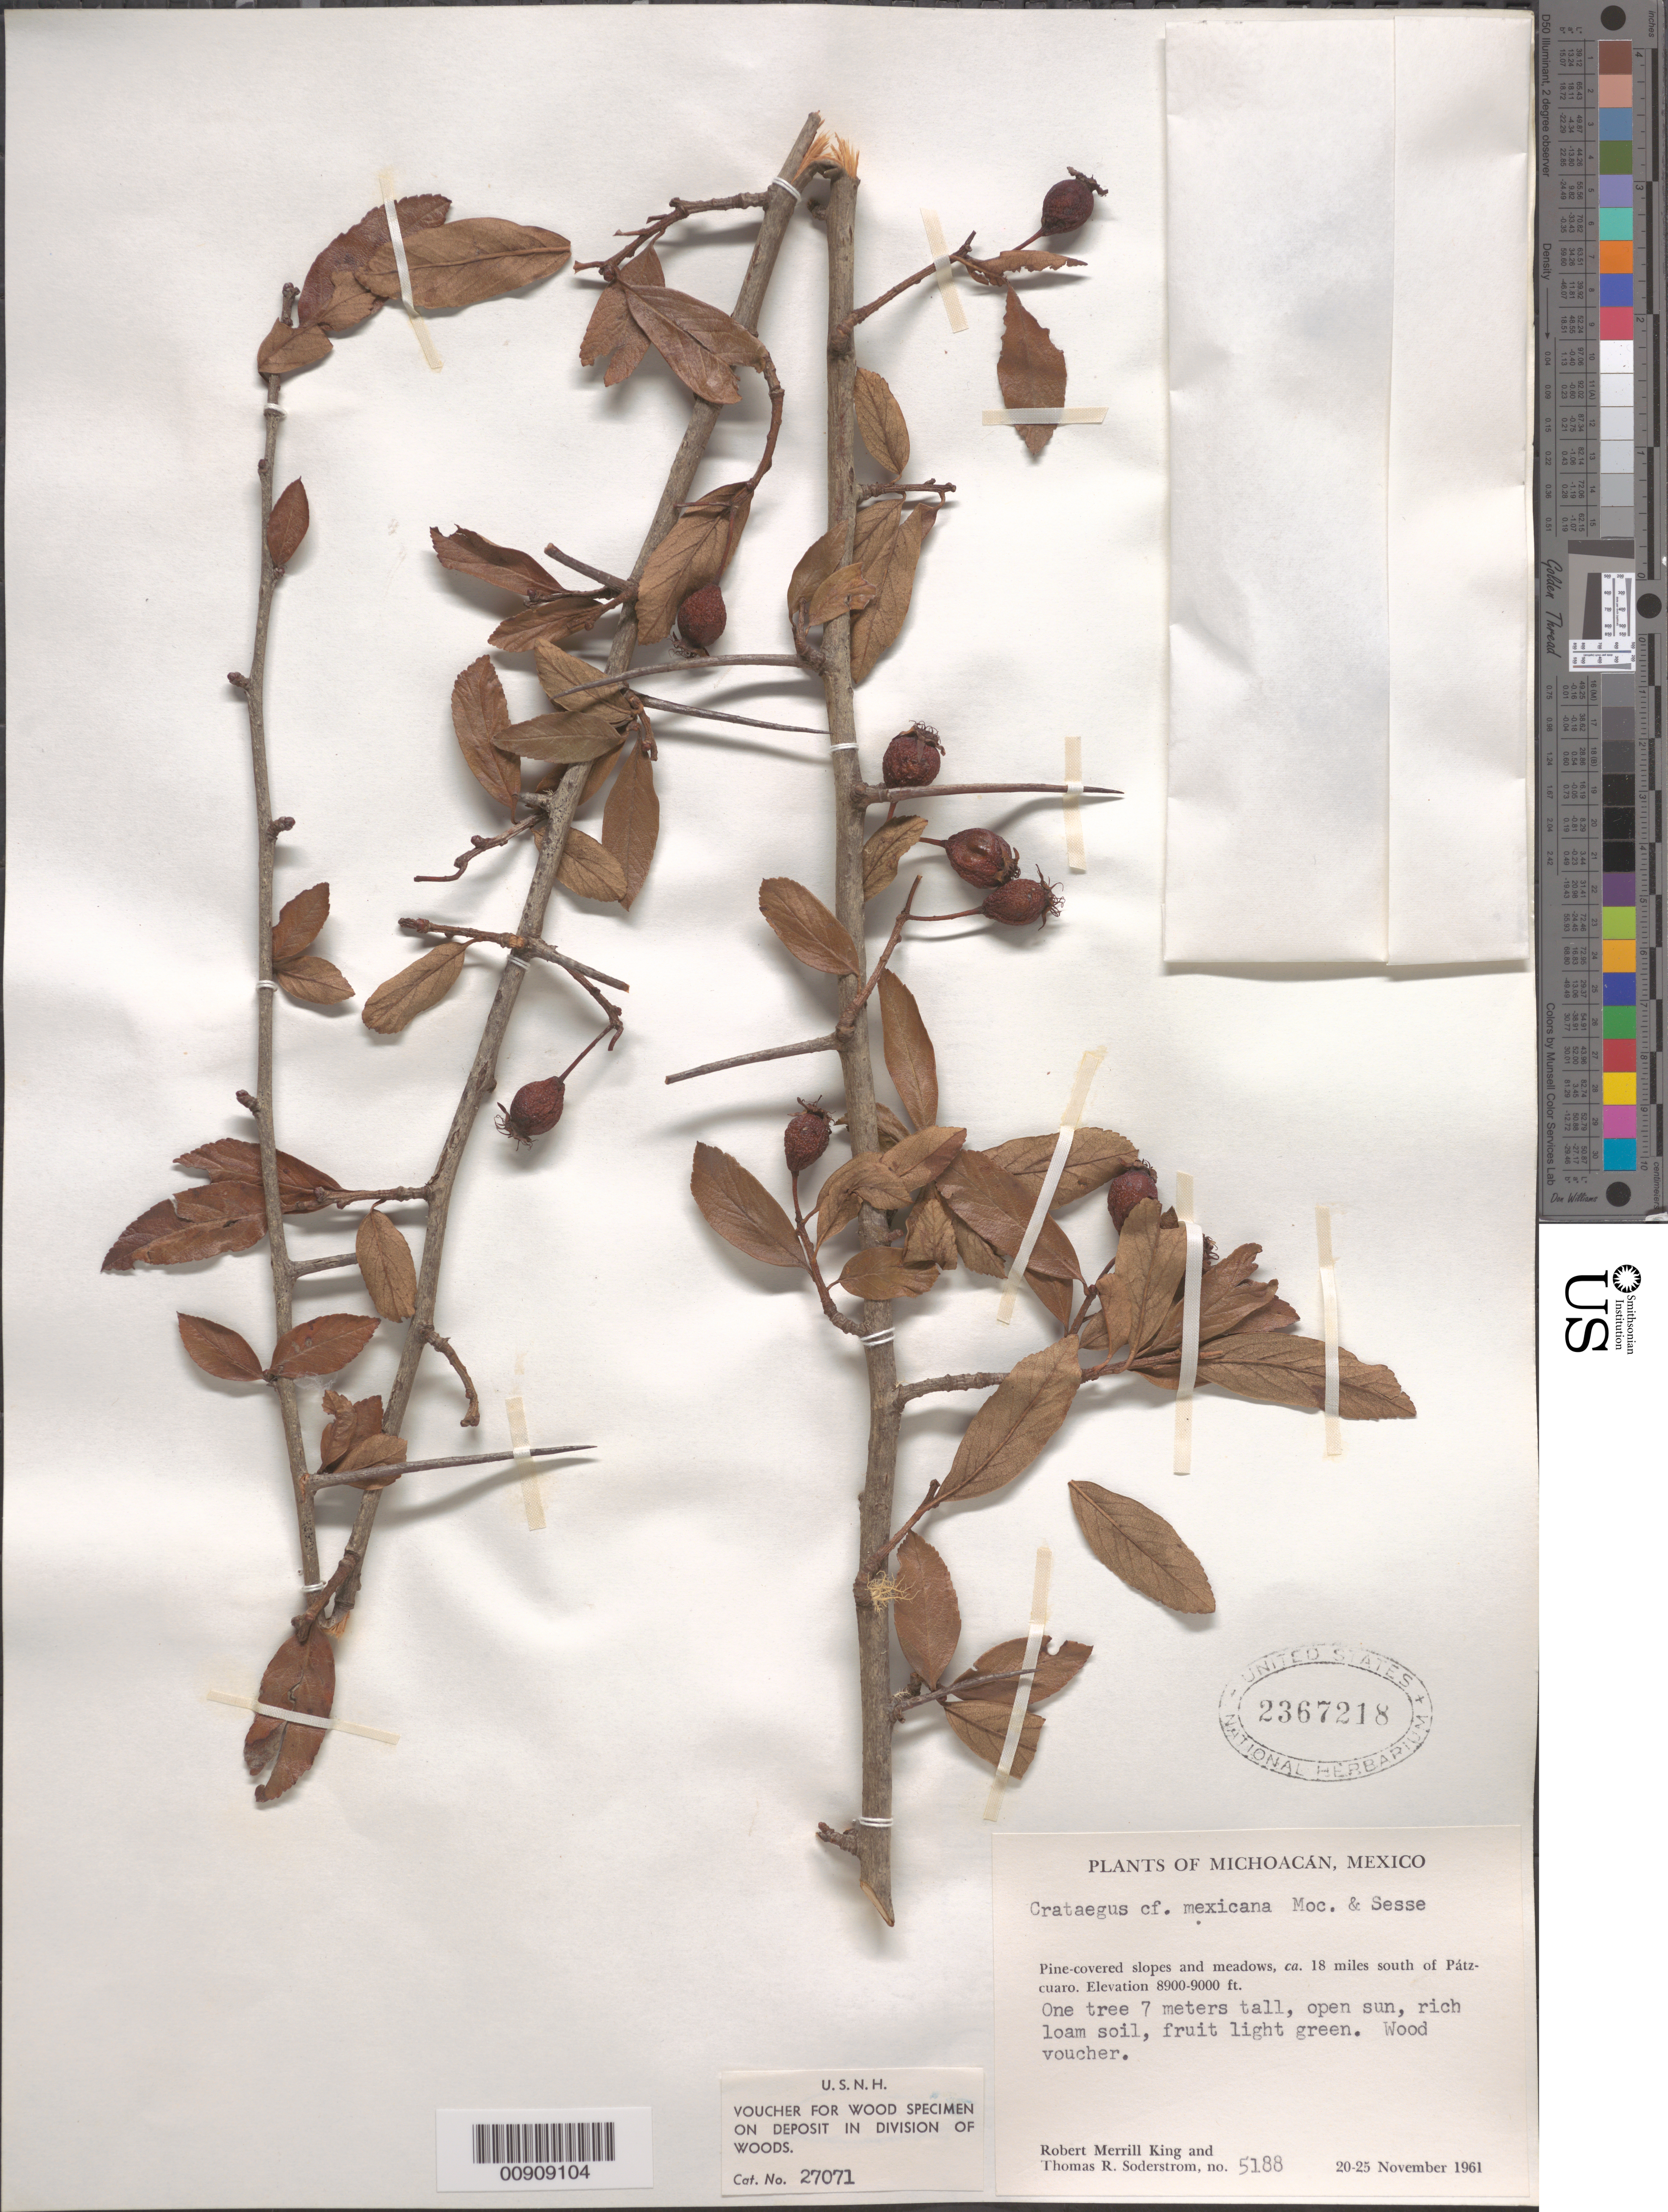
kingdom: Plantae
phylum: Tracheophyta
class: Magnoliopsida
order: Rosales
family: Rosaceae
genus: Crataegus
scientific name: Crataegus mexicana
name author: Moc. & Sessé ex DC.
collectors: R. M. King & T. R. Soderstrom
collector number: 5188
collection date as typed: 20 Nov 1961 to 25 Nov 1961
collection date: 1961-11-20/1961-11-25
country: Mexico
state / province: Michoacán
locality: Ca. 18 miles south of Pátzcuaro.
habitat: Open sun, rich loam soil. Pine covered slopes and meadows.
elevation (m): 2713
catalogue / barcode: US 2367218